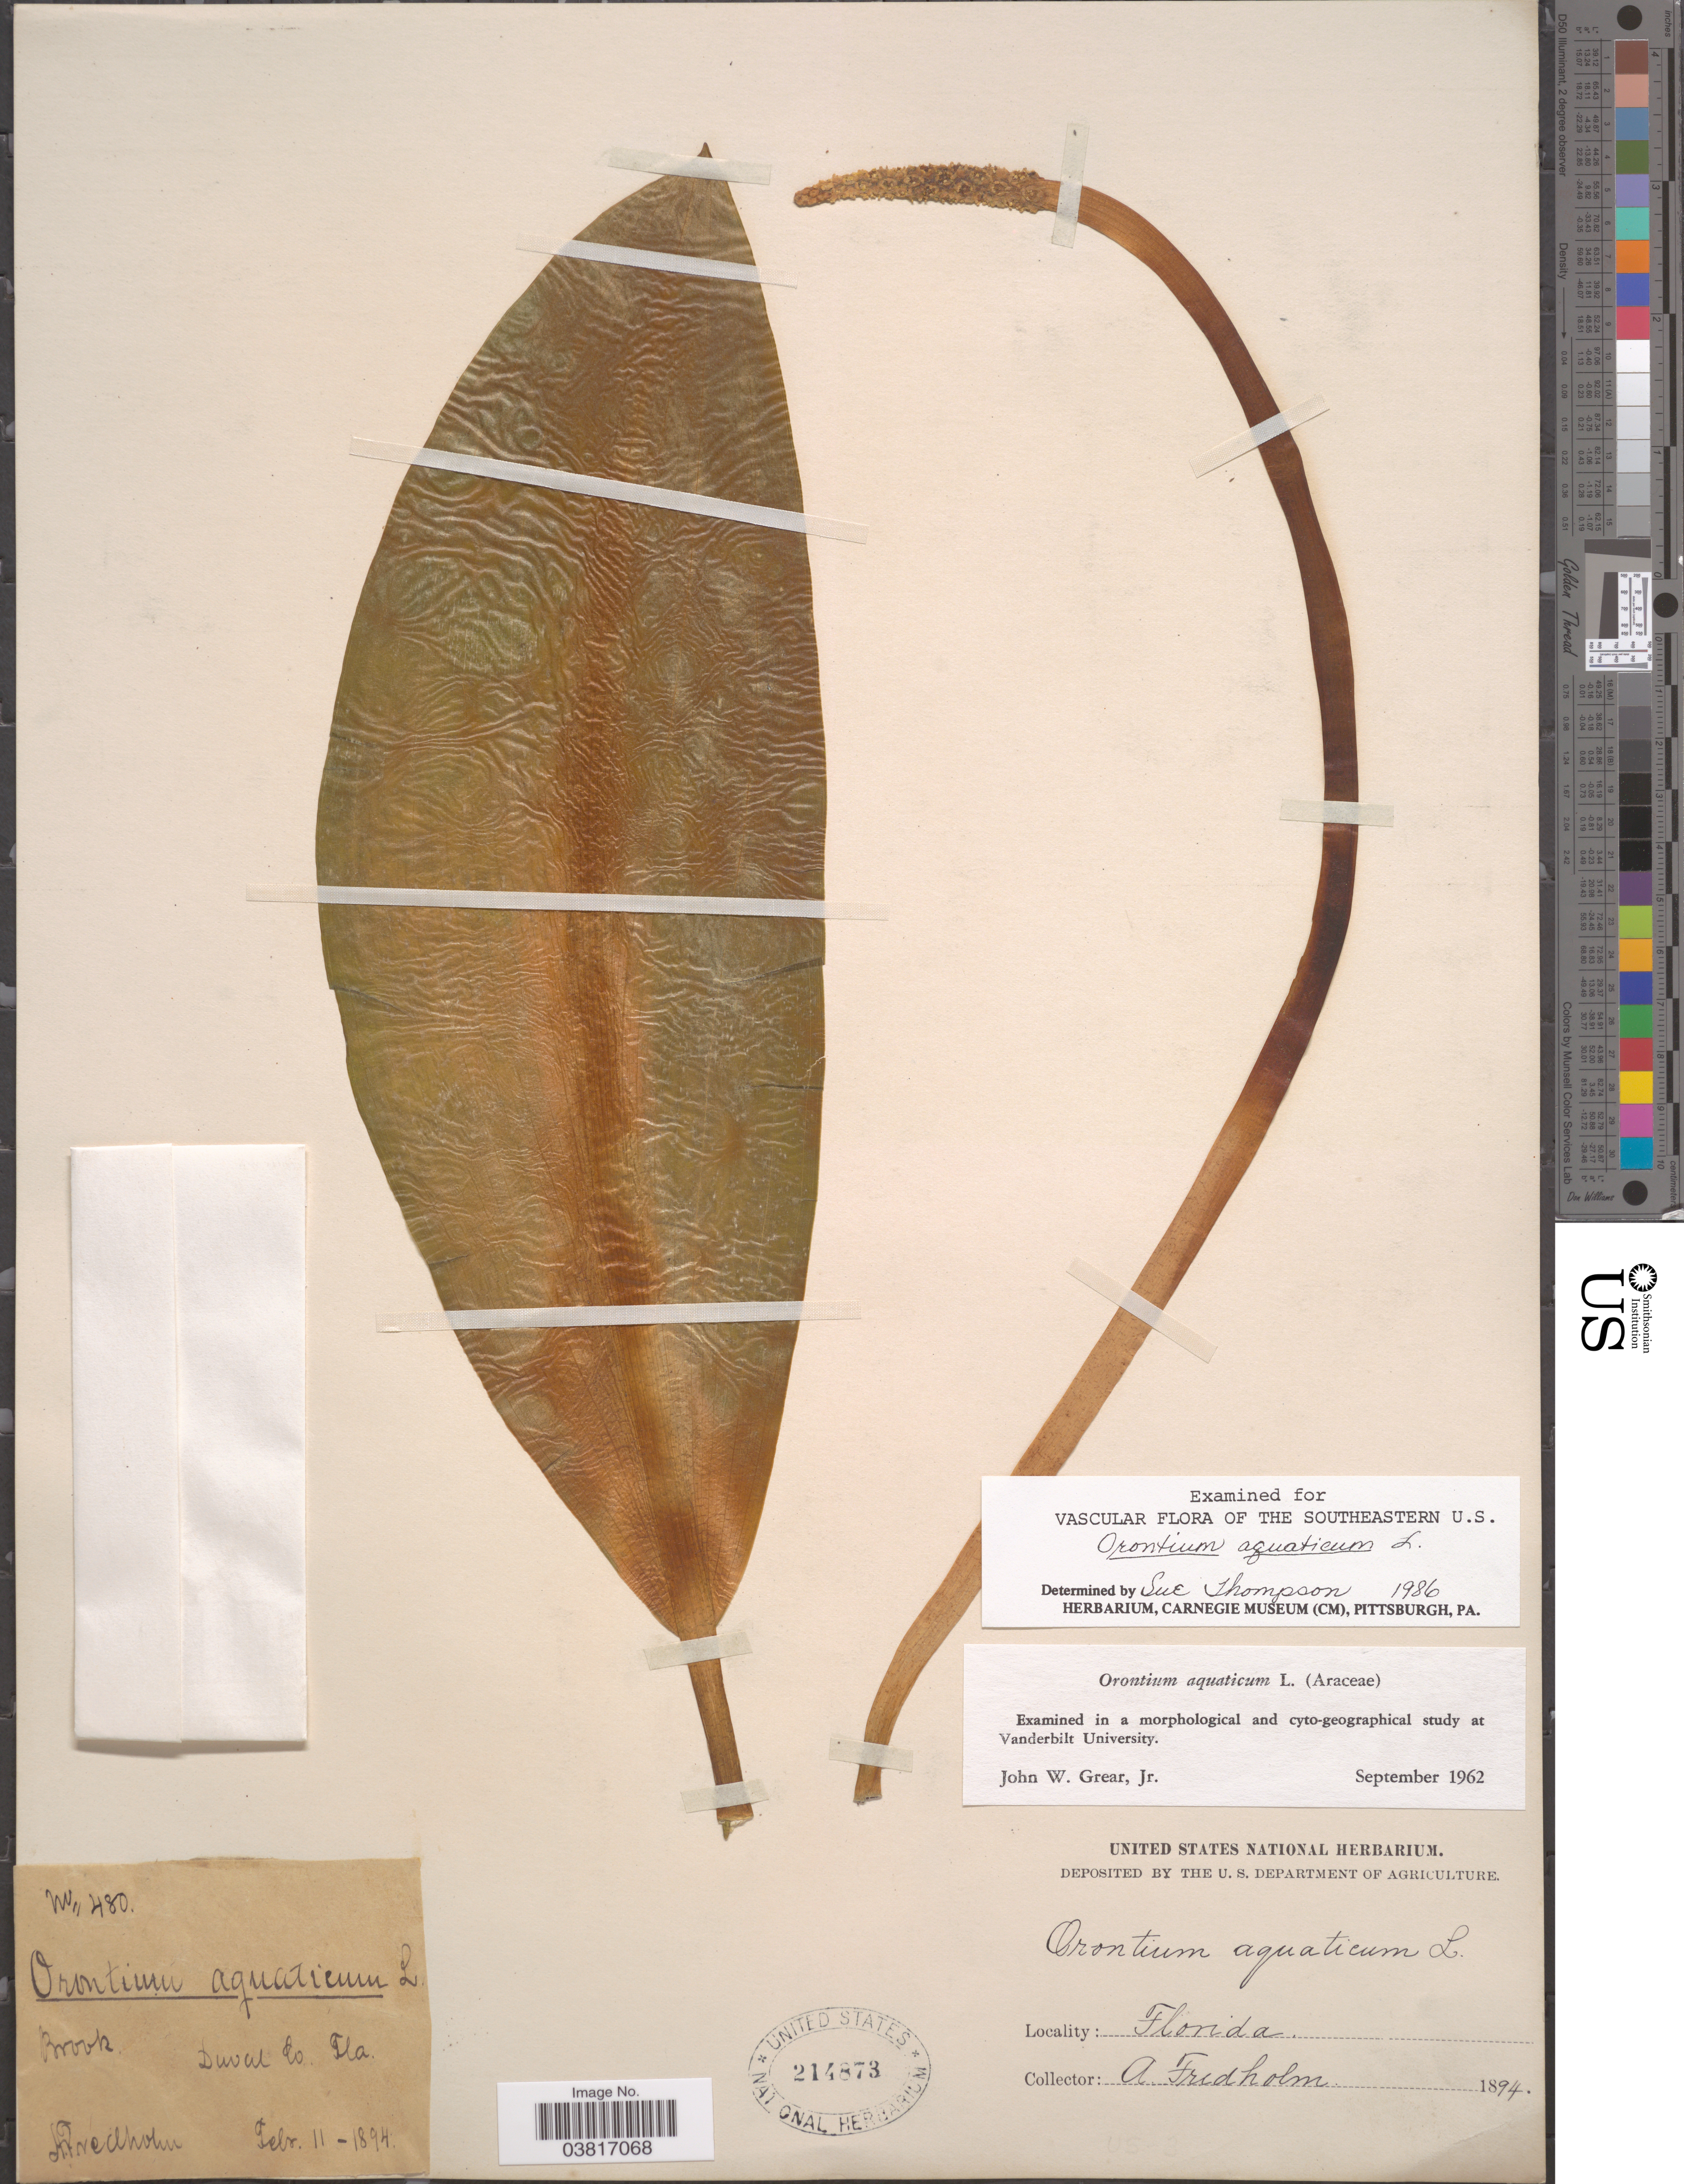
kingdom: Plantae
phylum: Tracheophyta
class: Liliopsida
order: Alismatales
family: Araceae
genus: Orontium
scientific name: Orontium aquaticum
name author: L.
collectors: A. Fredholm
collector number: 480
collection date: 1894-02-11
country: United States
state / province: Florida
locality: Brook. Duval Co.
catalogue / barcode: US 214873